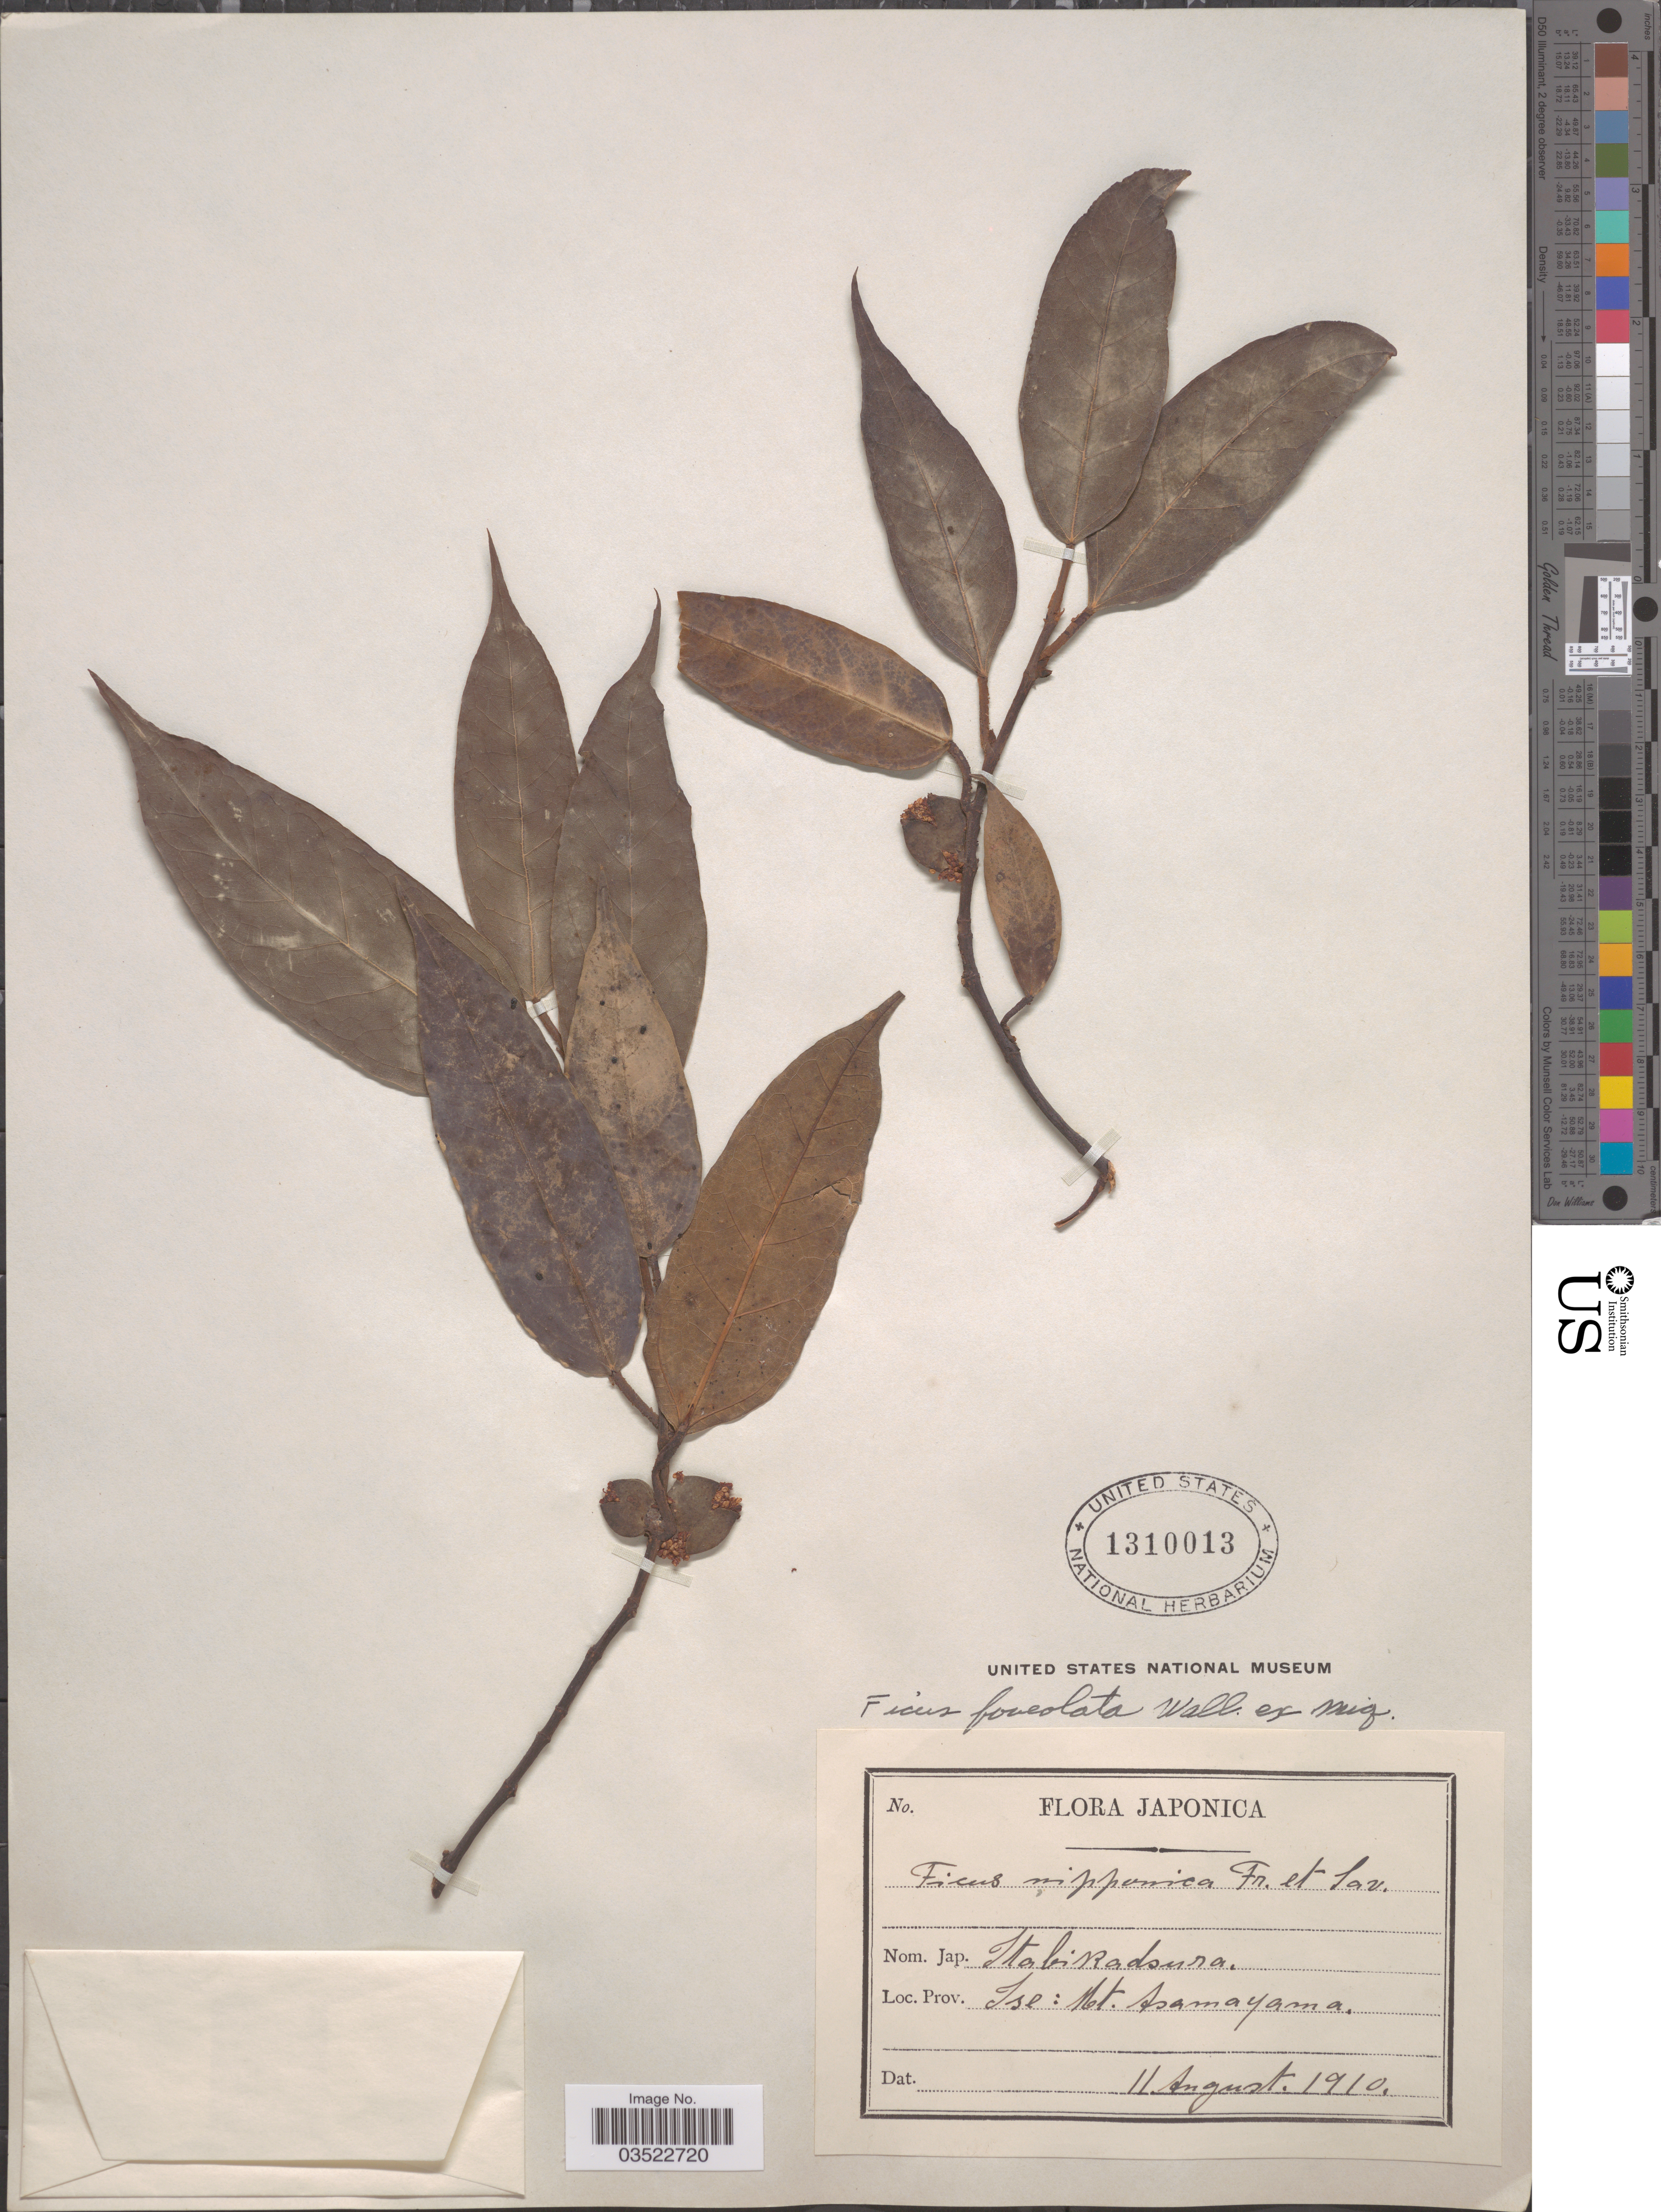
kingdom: Plantae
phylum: Tracheophyta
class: Magnoliopsida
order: Rosales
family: Moraceae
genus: Ficus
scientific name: Ficus sarmentosa var. nipponica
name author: (Franch. & Sav.) Corner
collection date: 1910-08-11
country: Japan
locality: Japonica. Prov. Ise: Mt. Asamayama.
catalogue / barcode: US 1310013